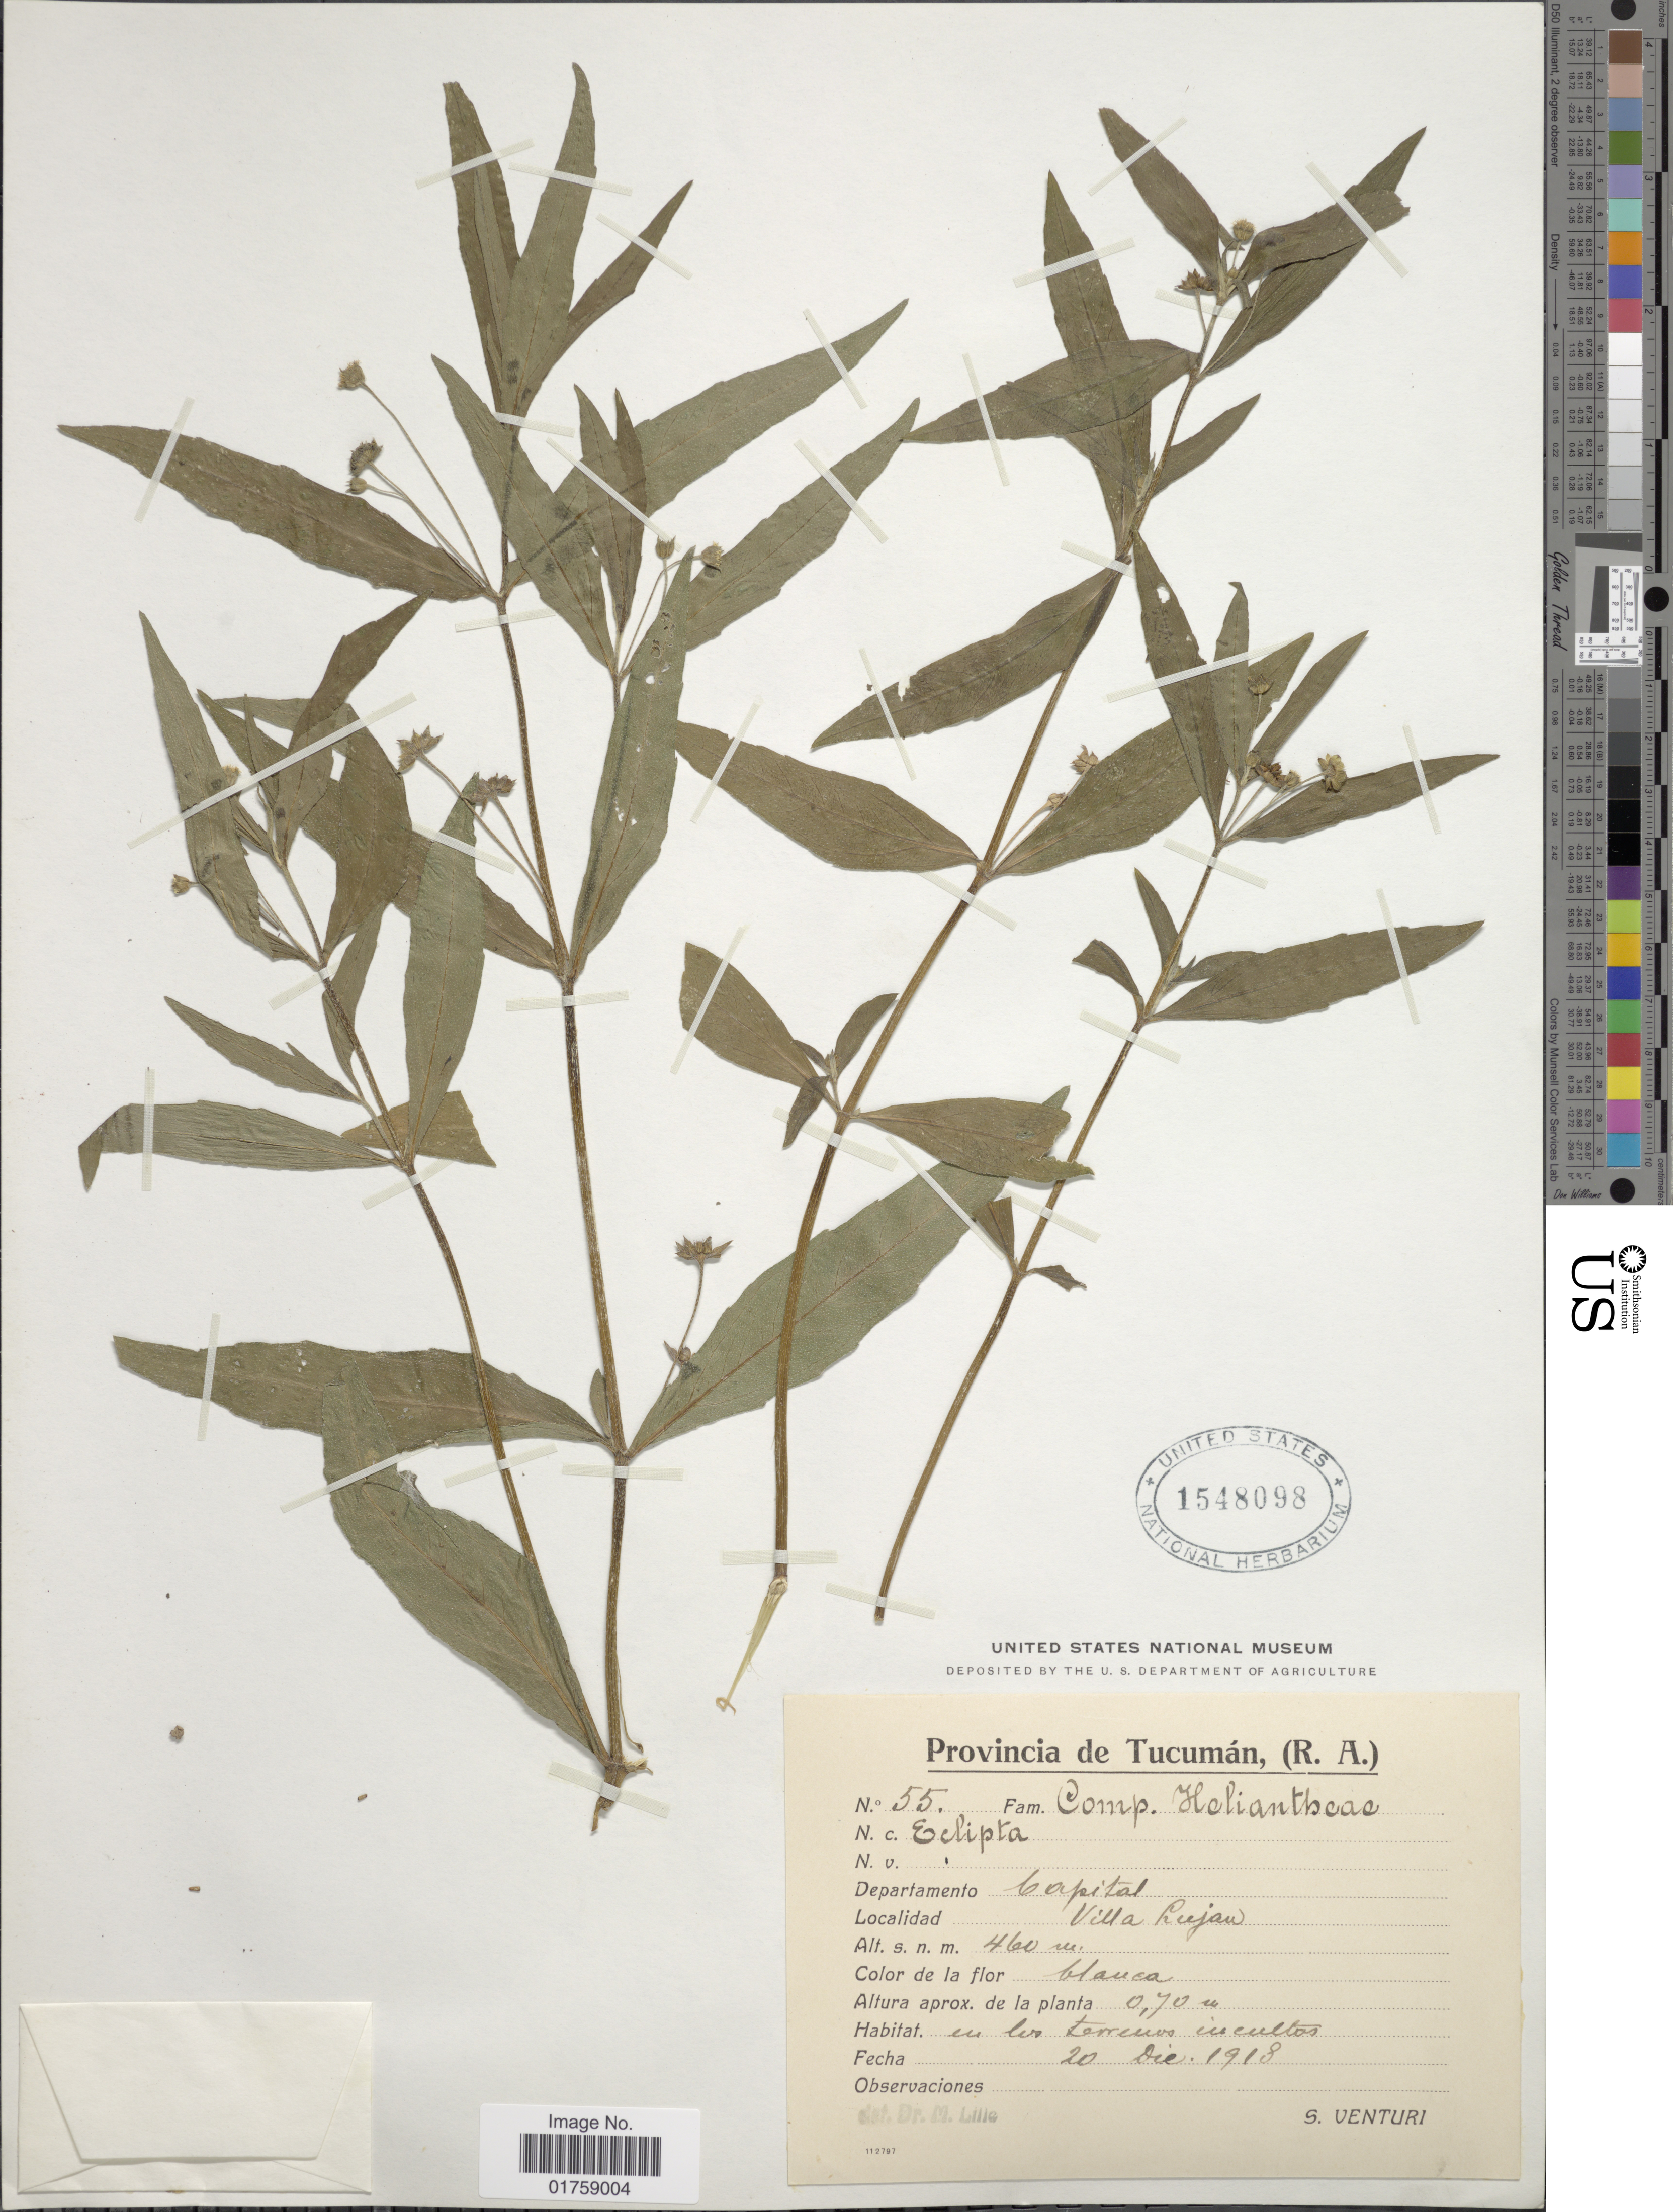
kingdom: Plantae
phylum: Tracheophyta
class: Magnoliopsida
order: Asterales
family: Asteraceae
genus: Eclipta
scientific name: Eclipta prostrata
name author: (L.) L.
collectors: S. Venturi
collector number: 55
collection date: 1918-12-10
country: Argentina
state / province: Tucuman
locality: Provincia de Tucuman, (R. A.). Departamento Capital. Villa Lujan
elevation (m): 460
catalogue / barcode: US 1548098